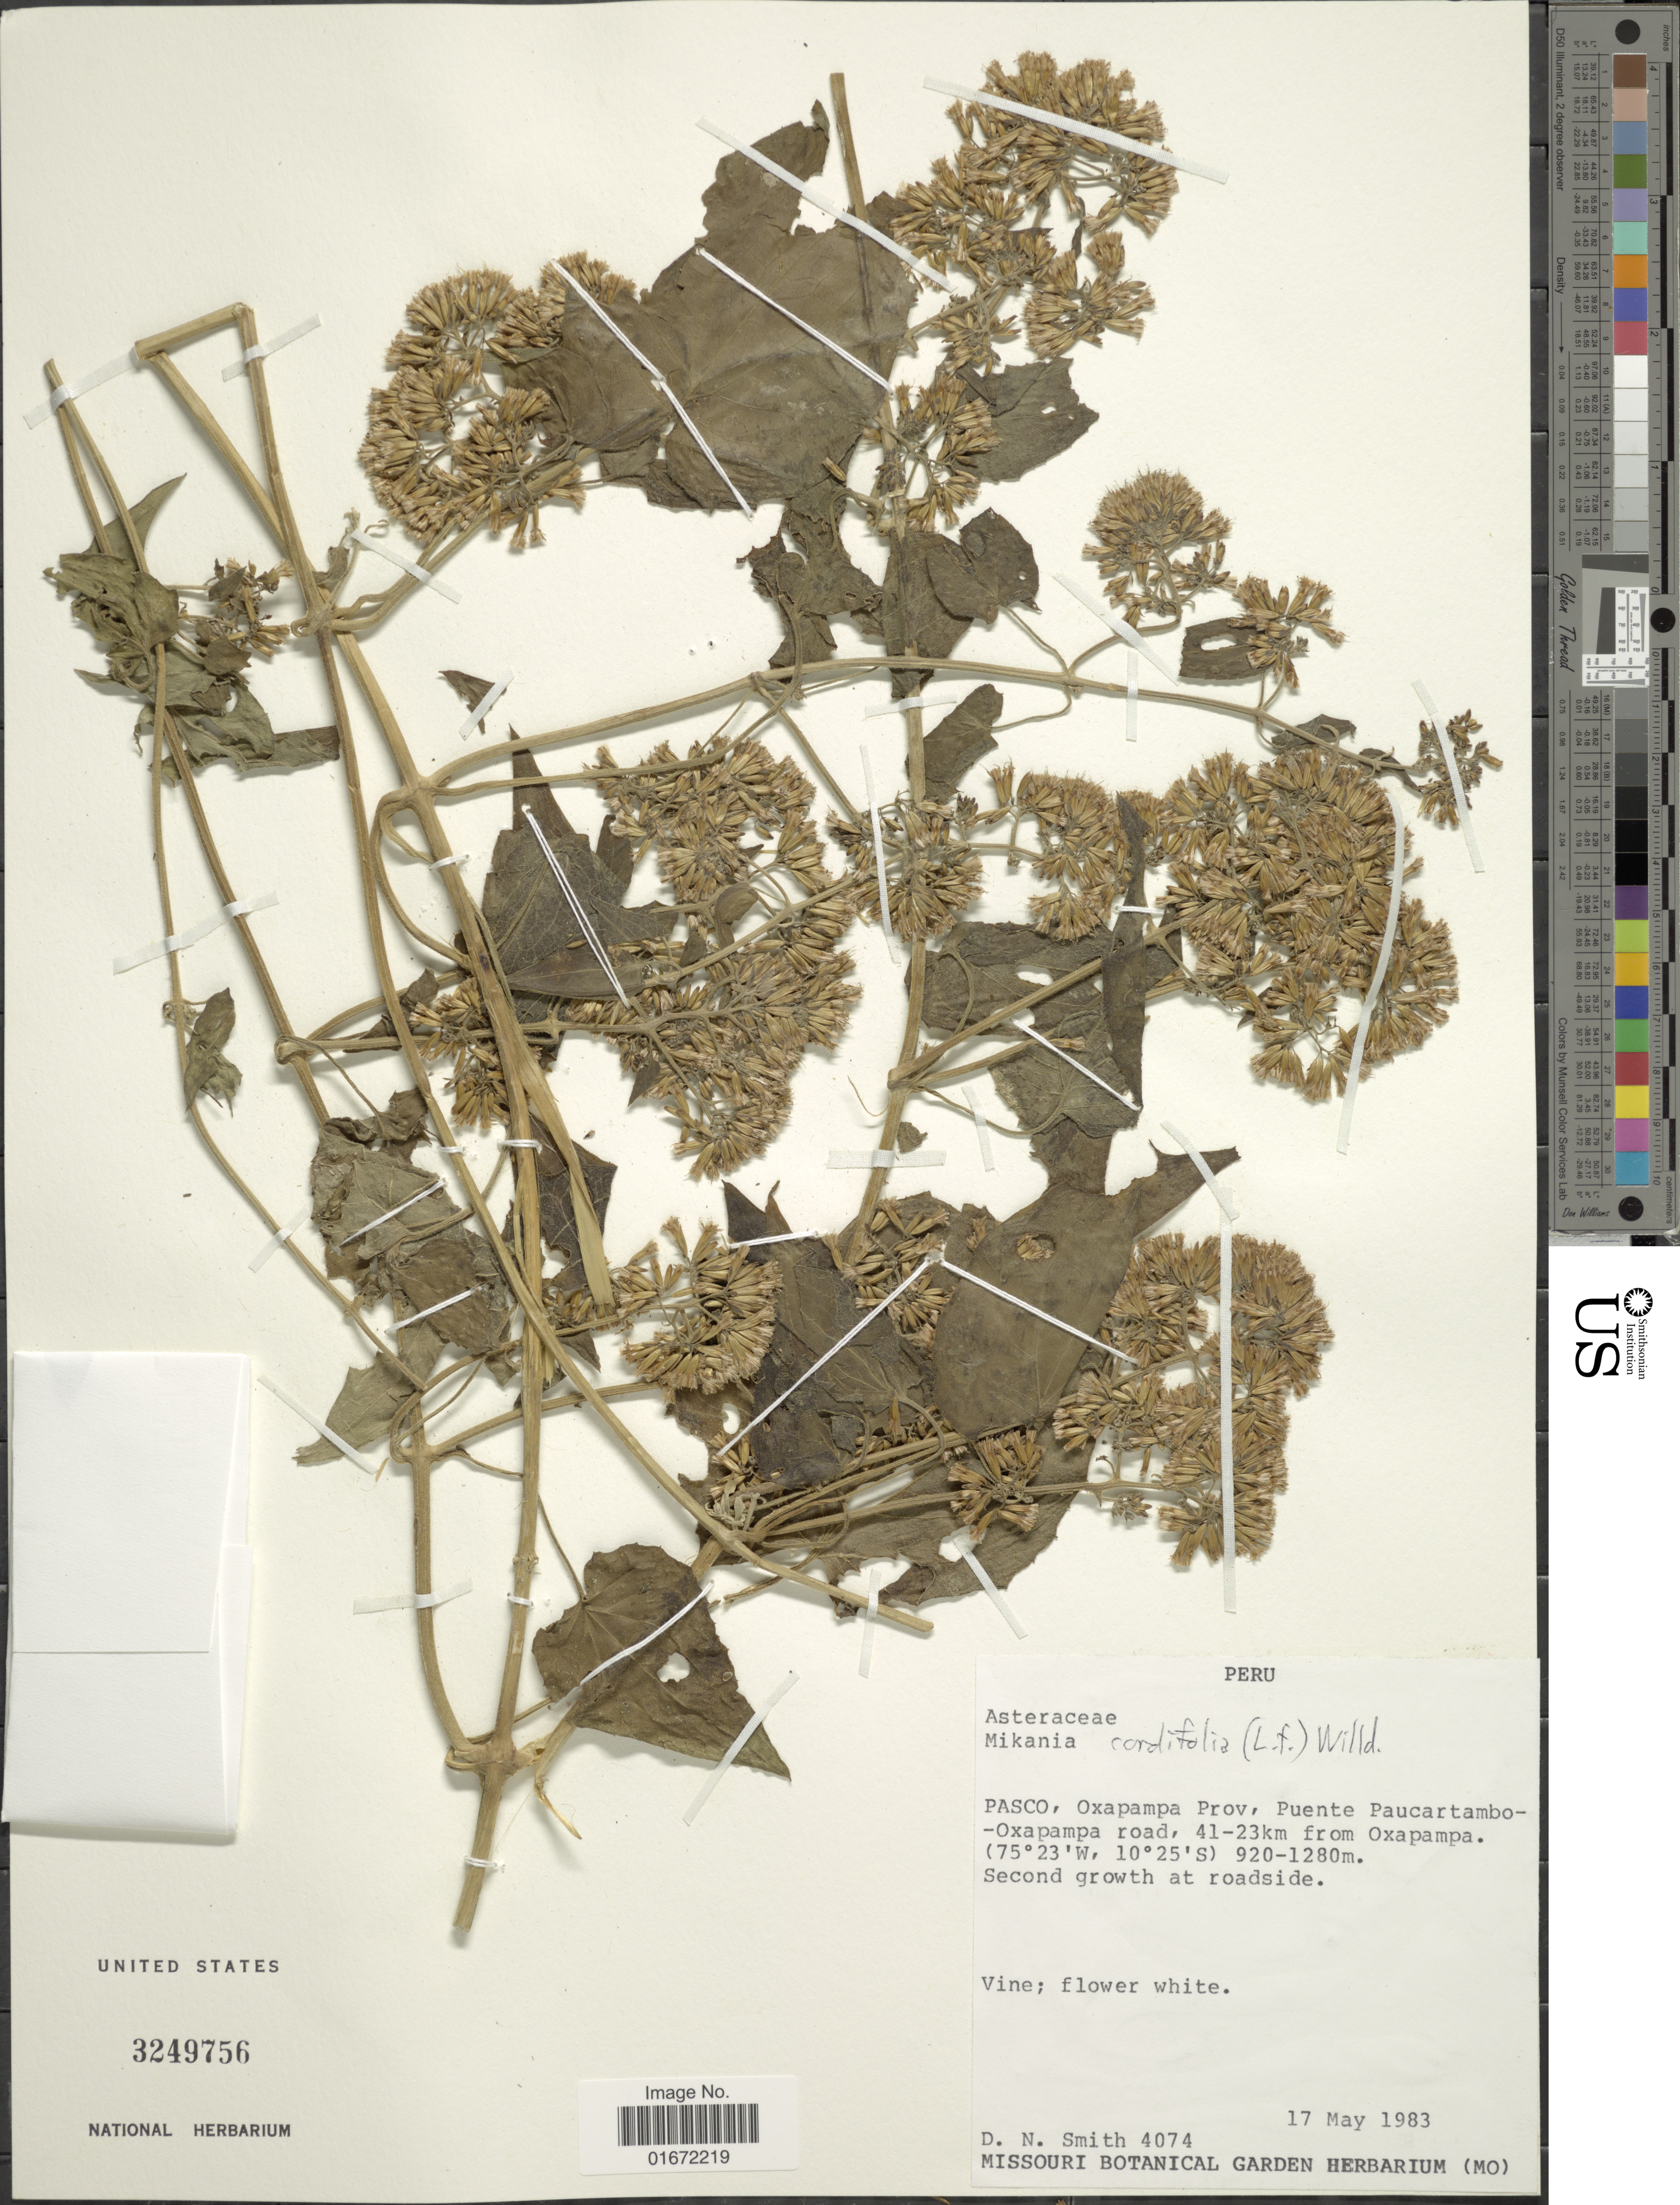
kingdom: Plantae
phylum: Tracheophyta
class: Magnoliopsida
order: Asterales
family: Asteraceae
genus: Mikania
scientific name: Mikania cordifolia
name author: Kunth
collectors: D. Smith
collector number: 4074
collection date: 1983-05-17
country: Peru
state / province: Pasco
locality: Pasco, Oxapampa Prov, Puente Paucartambo-Oxapampa road, 41-23 km from Oxapampa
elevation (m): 920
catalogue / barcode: US 3249756